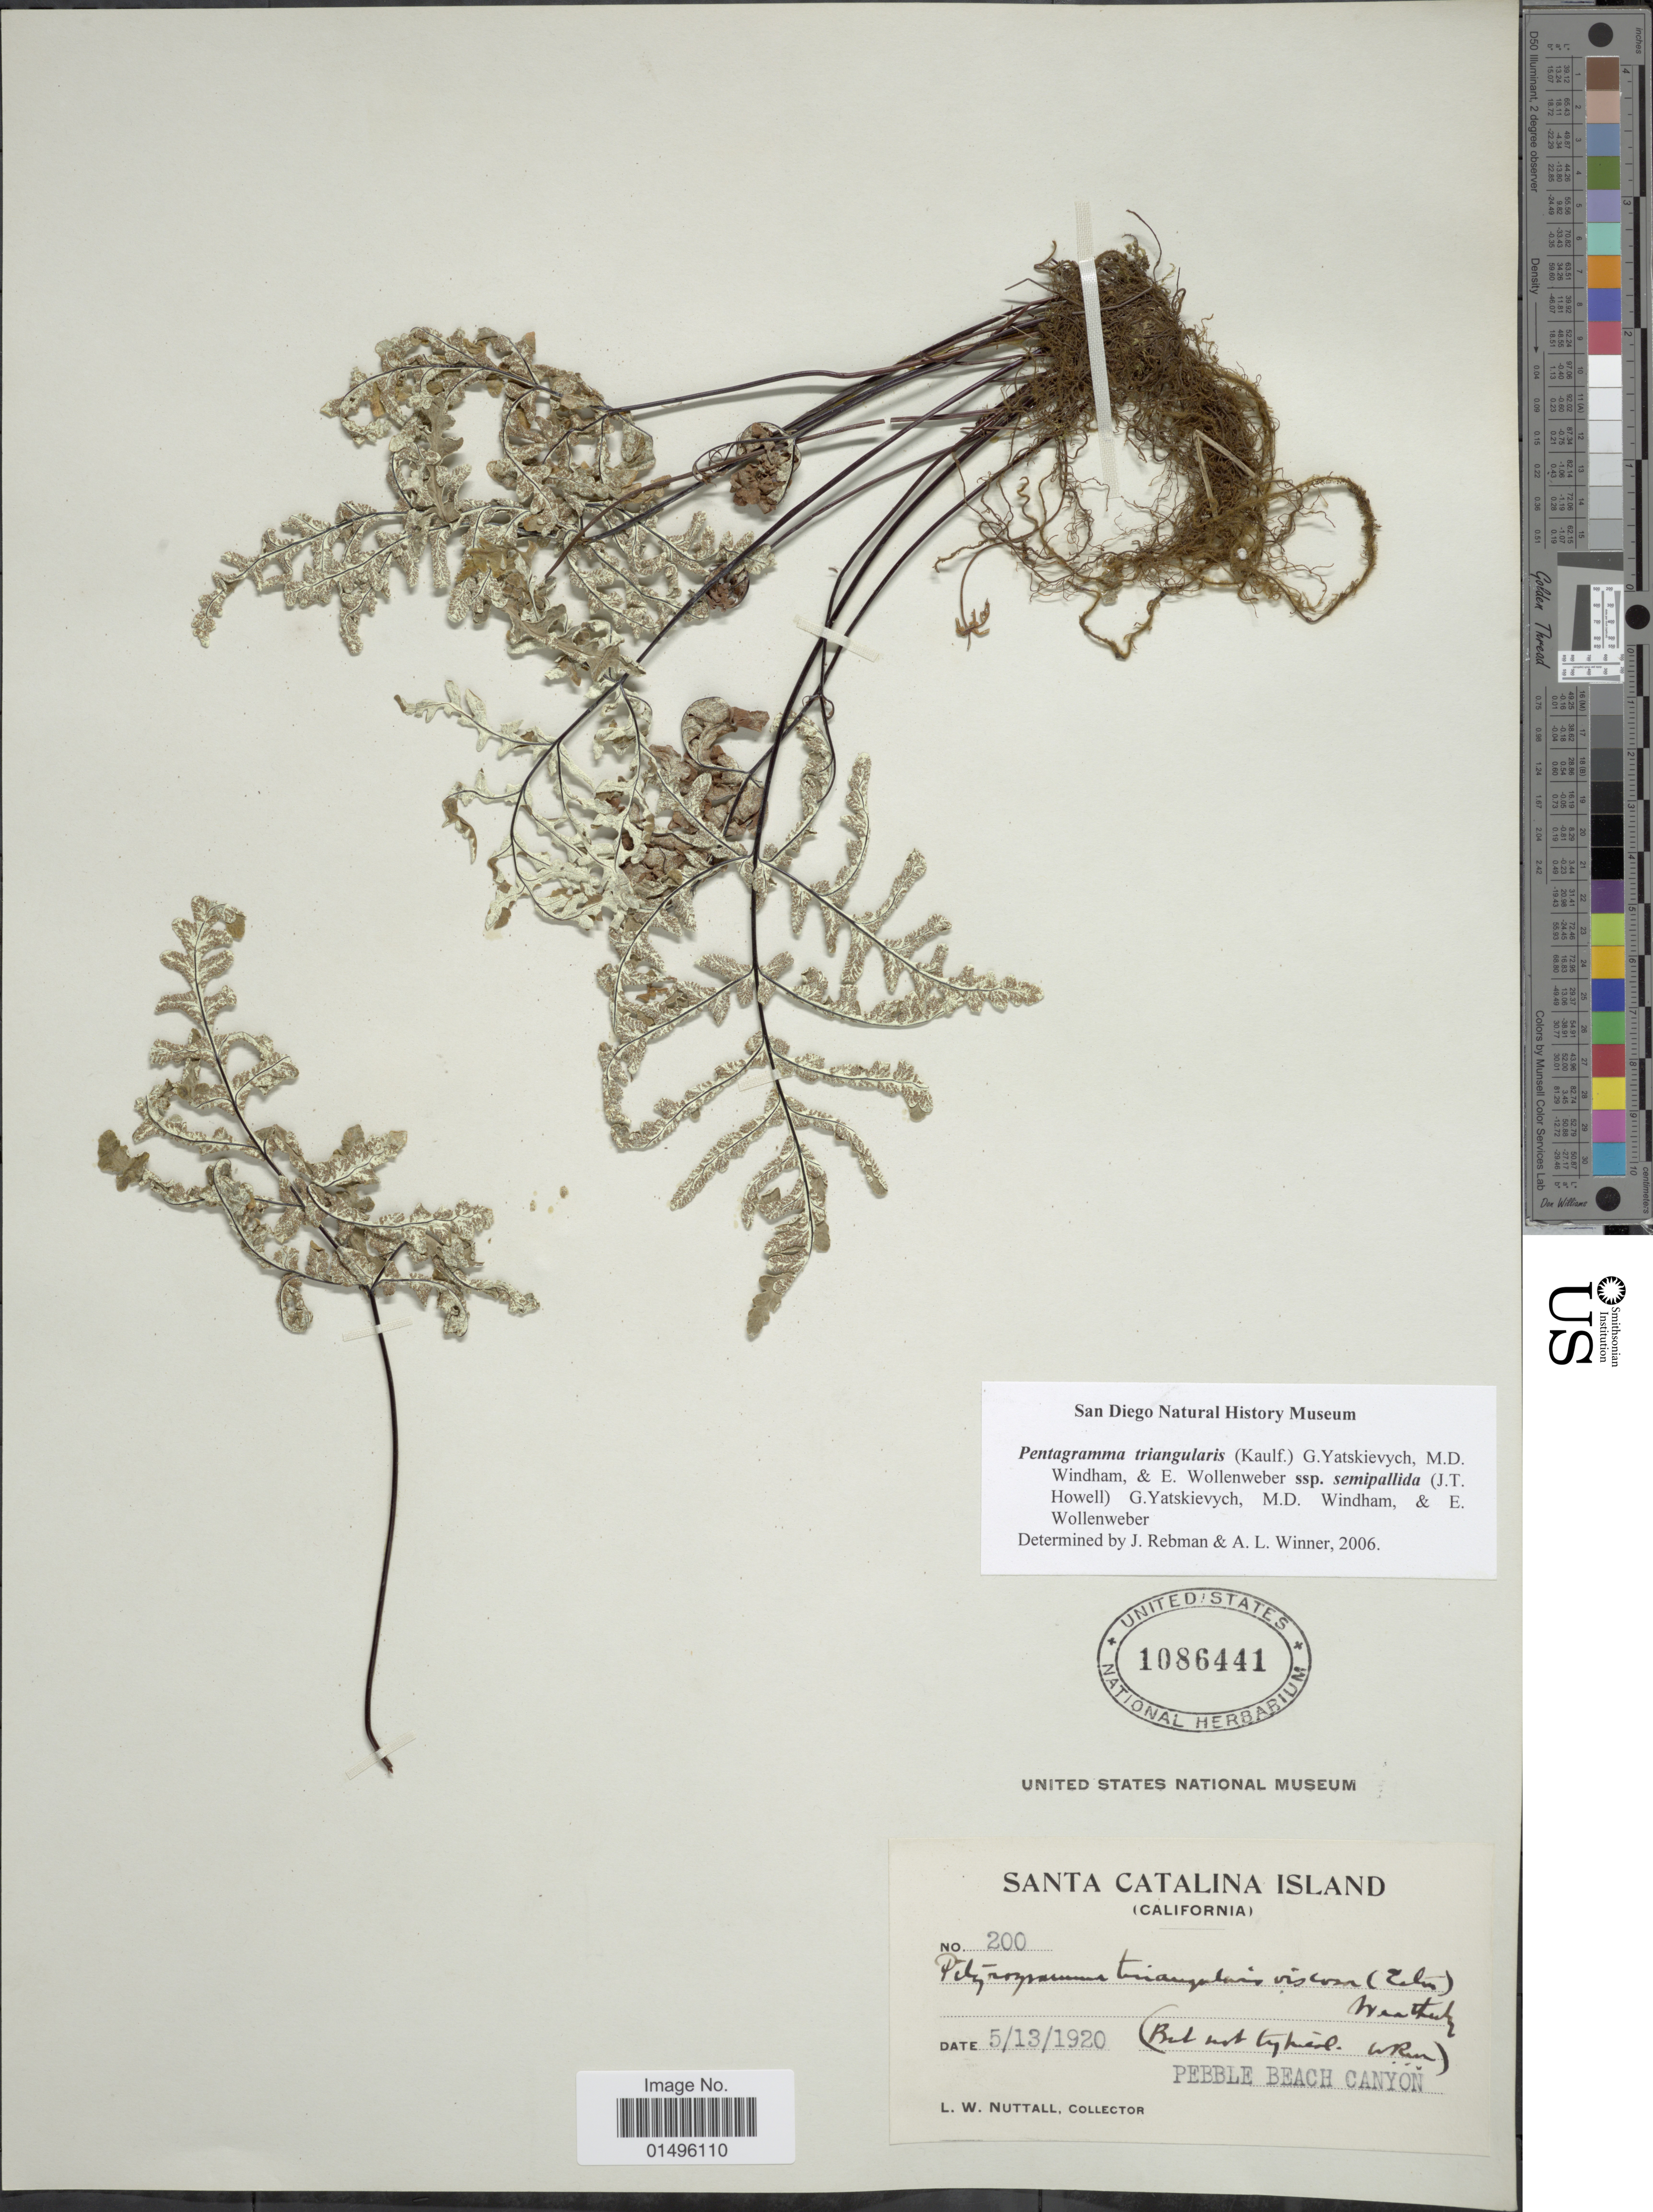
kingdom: Plantae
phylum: Tracheophyta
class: Polypodiopsida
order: Polypodiales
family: Pteridaceae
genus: Pentagramma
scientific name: Pentagramma triangularis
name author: (Kaulf.) Yatsk. et al.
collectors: L. W. Nuttall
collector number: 200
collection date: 1920-05-13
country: United States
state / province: California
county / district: Los Angeles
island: Santa Catalina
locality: California, Santa Catalina Island, Pebble Beach Canyon.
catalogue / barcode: US 1086441